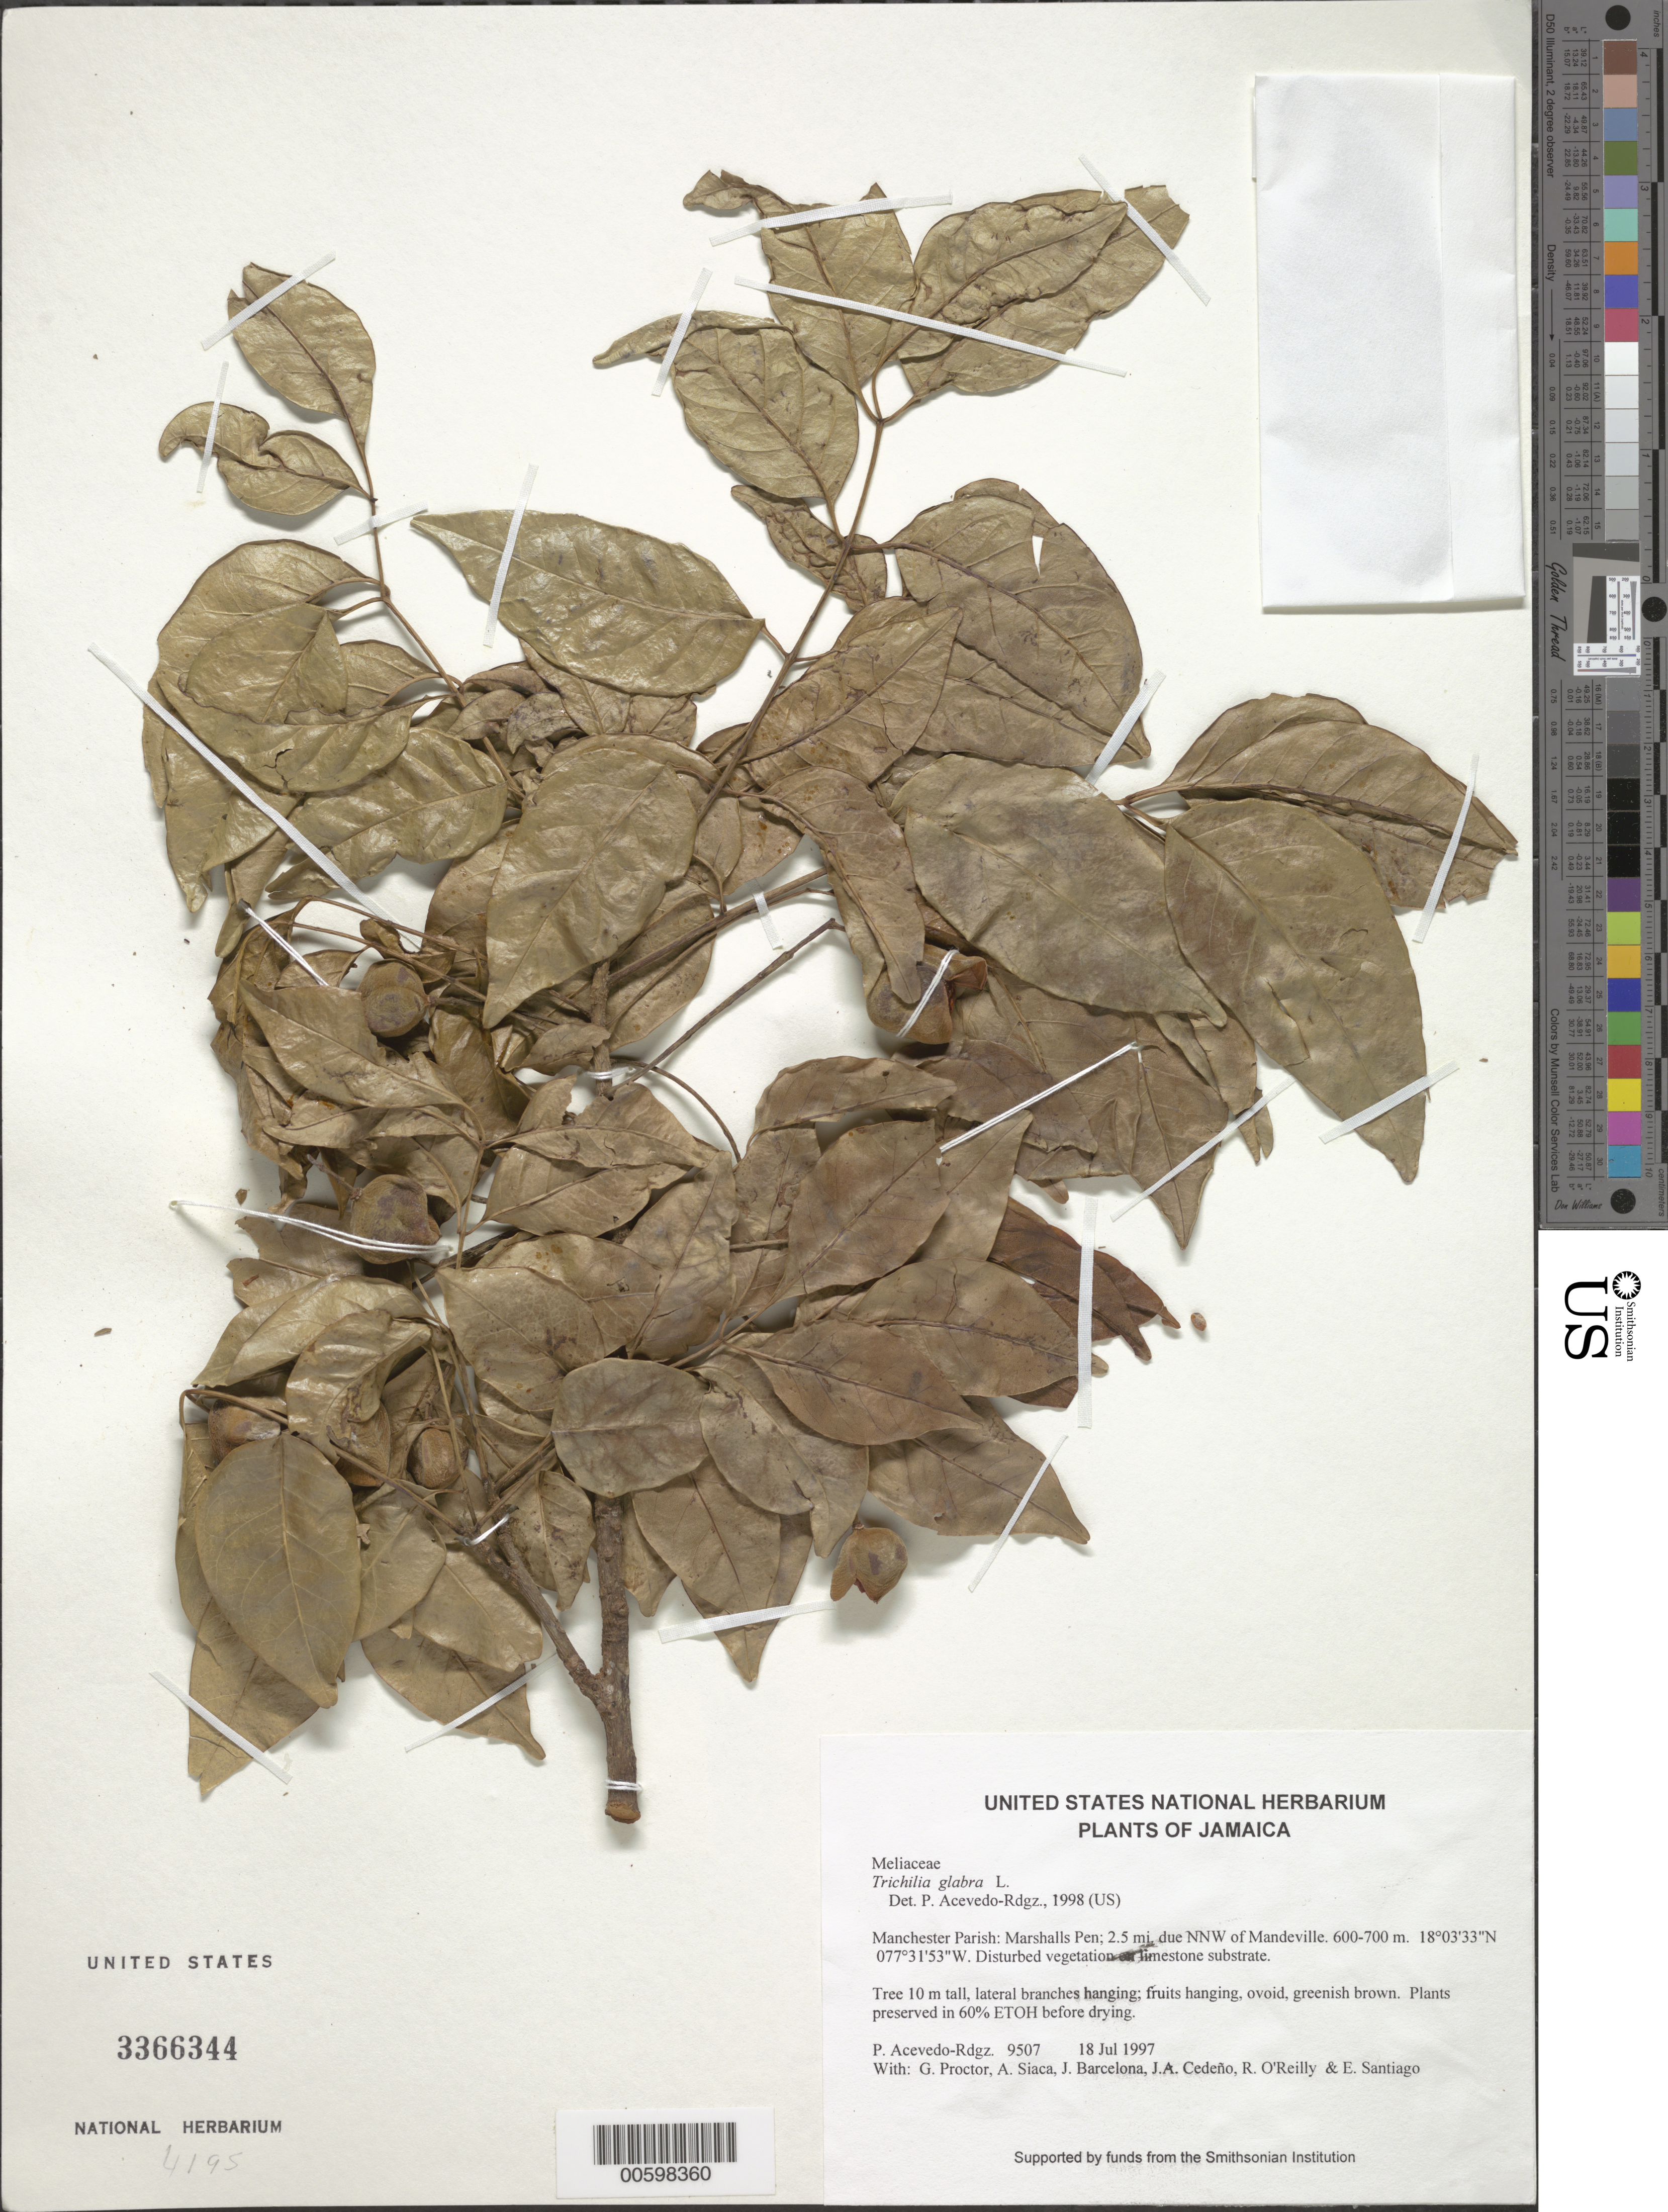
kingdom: Plantae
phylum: Tracheophyta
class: Magnoliopsida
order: Sapindales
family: Meliaceae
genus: Trichilia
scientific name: Trichilia glabra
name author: L.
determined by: Acevedo-Rodríguez, P., (BOT), Smithsonian Institution - National Museum of Natural History (UNITED STATES)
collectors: P. Acevedo-Rodr., G. R. Proctor, A. Siaca, J. Barcelona, J. A. Cedeño M. & R. O'Reilly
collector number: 9507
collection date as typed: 18 Jul 1997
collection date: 1997-07-18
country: Jamaica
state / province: Manchester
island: Jamaica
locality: Manchester Parish: Marshalls Pen; 2.5 mi. due NNW of Mandeville.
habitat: Disturbed vegetation on limestone substrate.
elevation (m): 600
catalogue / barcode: US 3366344